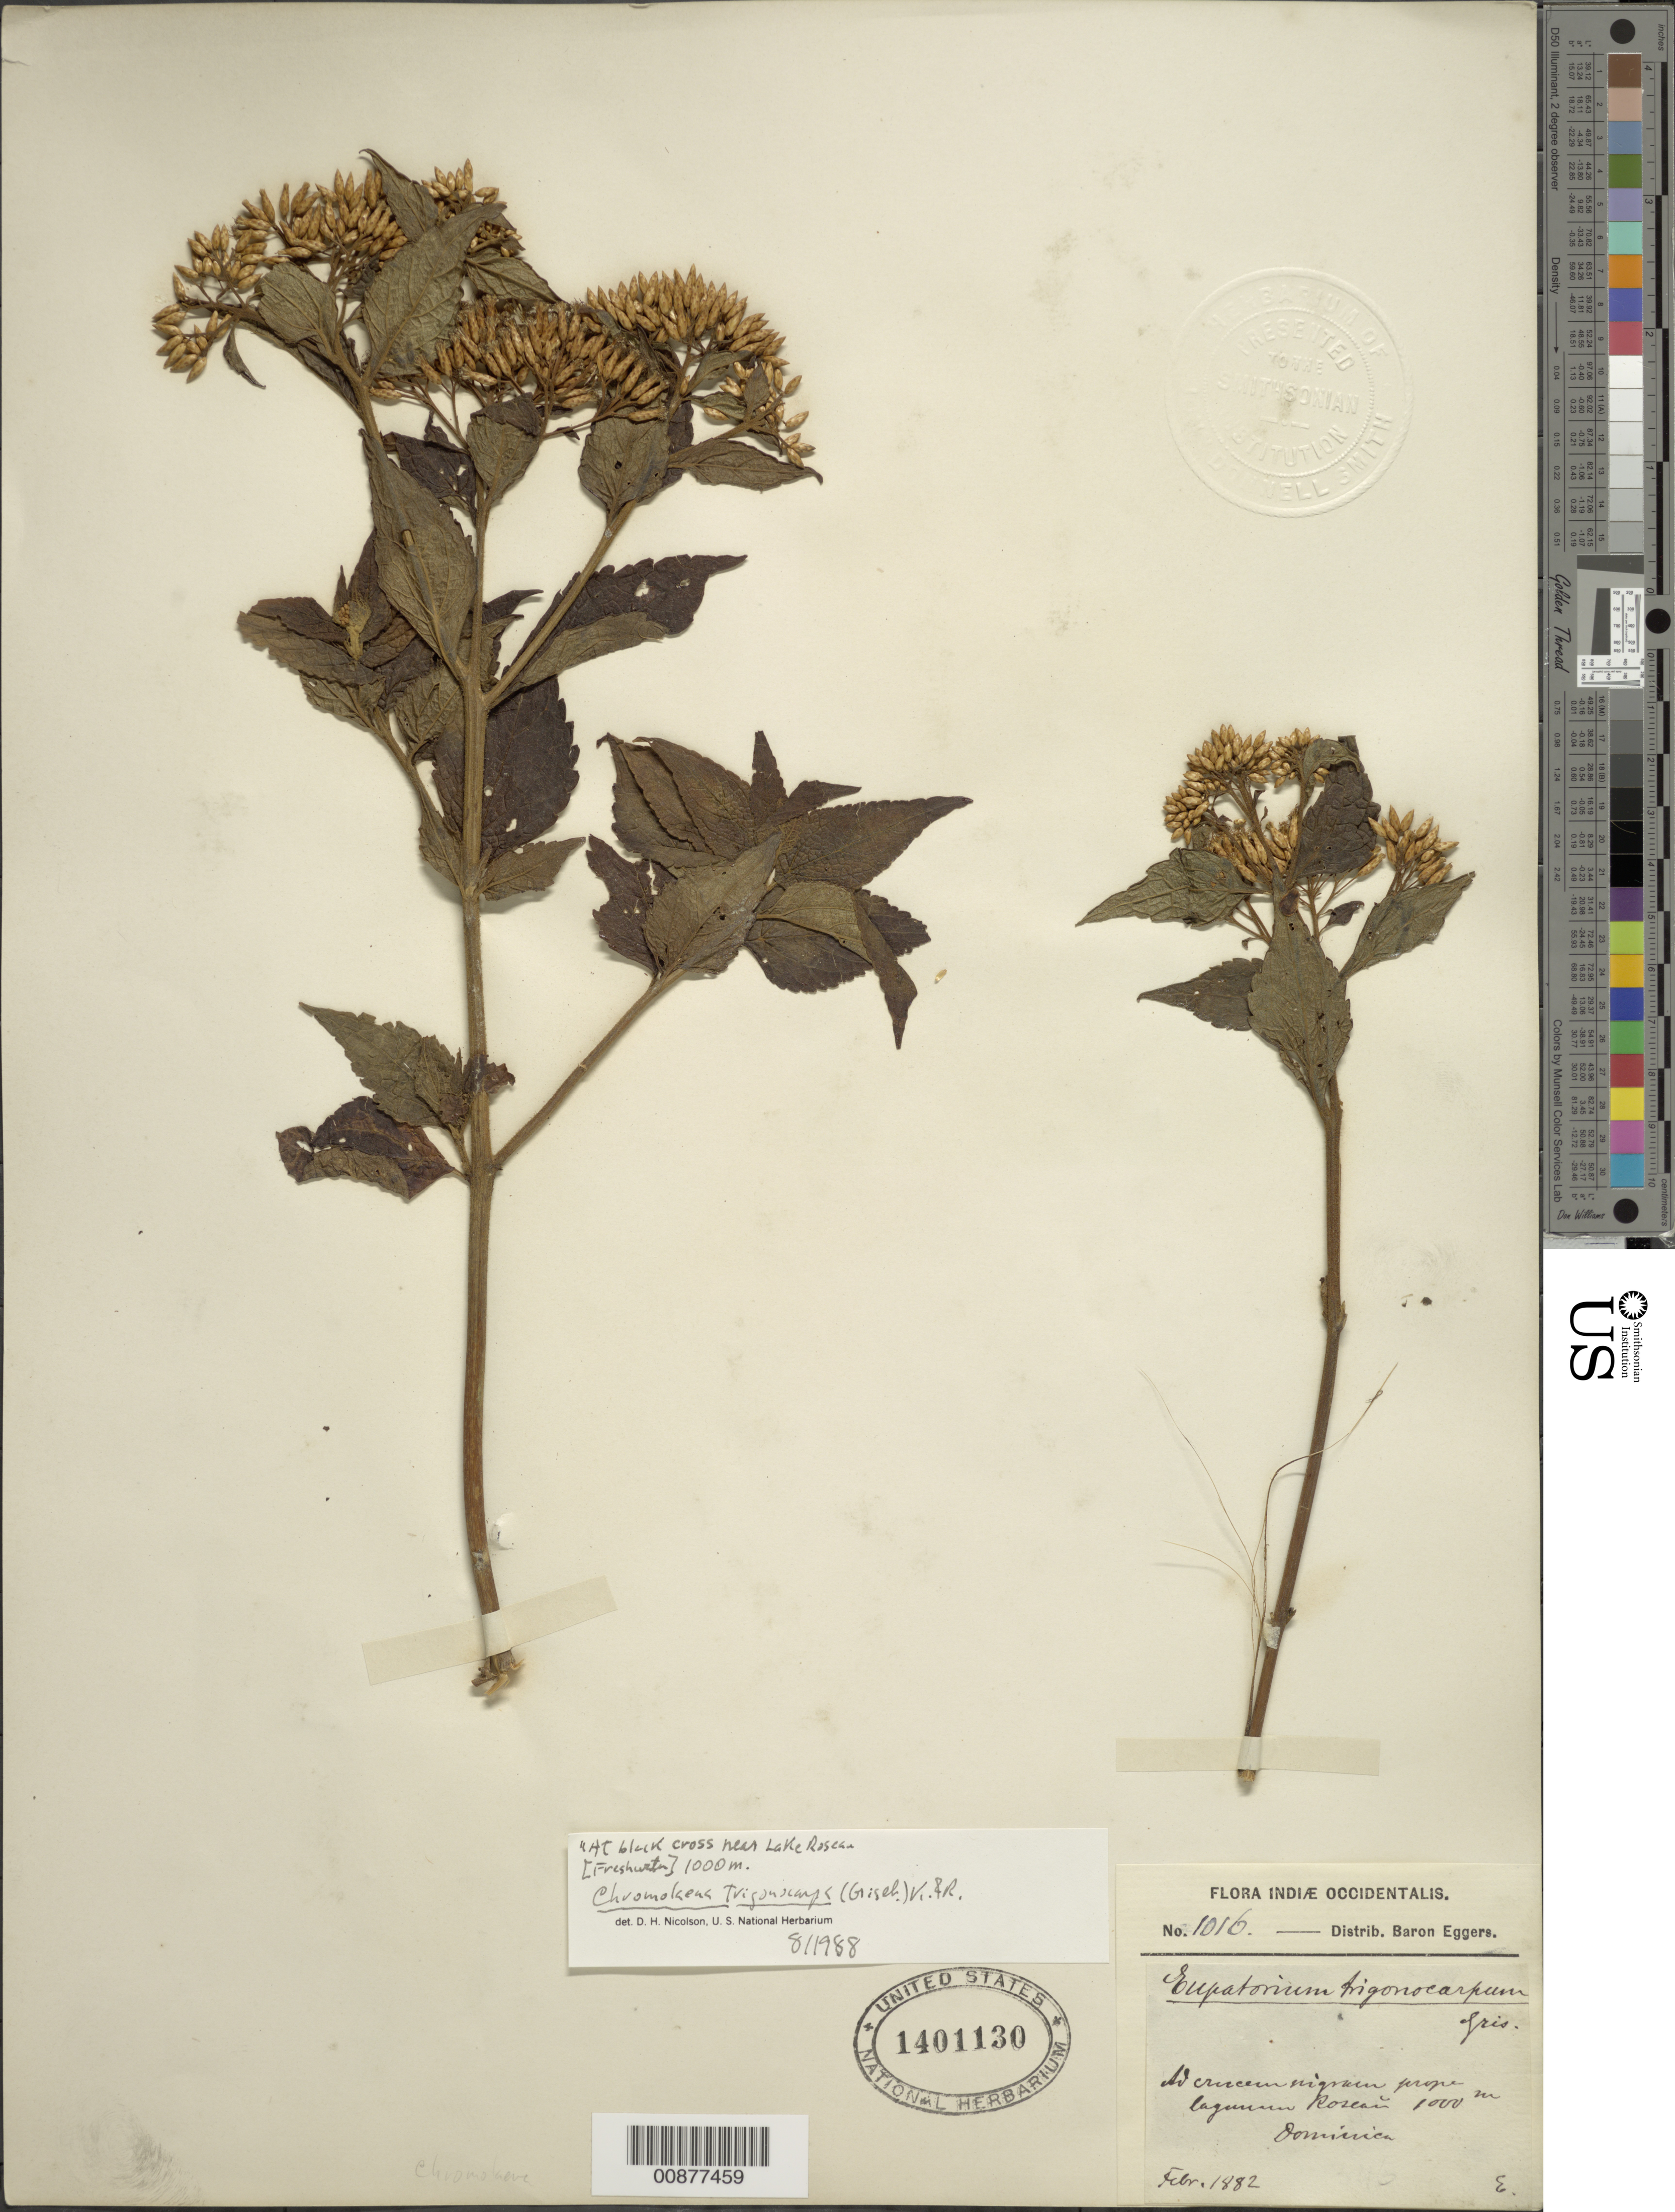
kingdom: Plantae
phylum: Tracheophyta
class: Magnoliopsida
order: Asterales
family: Asteraceae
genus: Chromolaena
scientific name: Chromolaena trigonocarpa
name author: (Griseb.) R.M. King & H. Rob.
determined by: Nicolson, Dan H.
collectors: H. F. A. von Eggers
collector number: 1016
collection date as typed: Feb 1881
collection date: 1881-02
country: Dominica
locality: At Black Cross near Lake Roseau (Freshwater)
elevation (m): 1000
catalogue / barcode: US 1401130